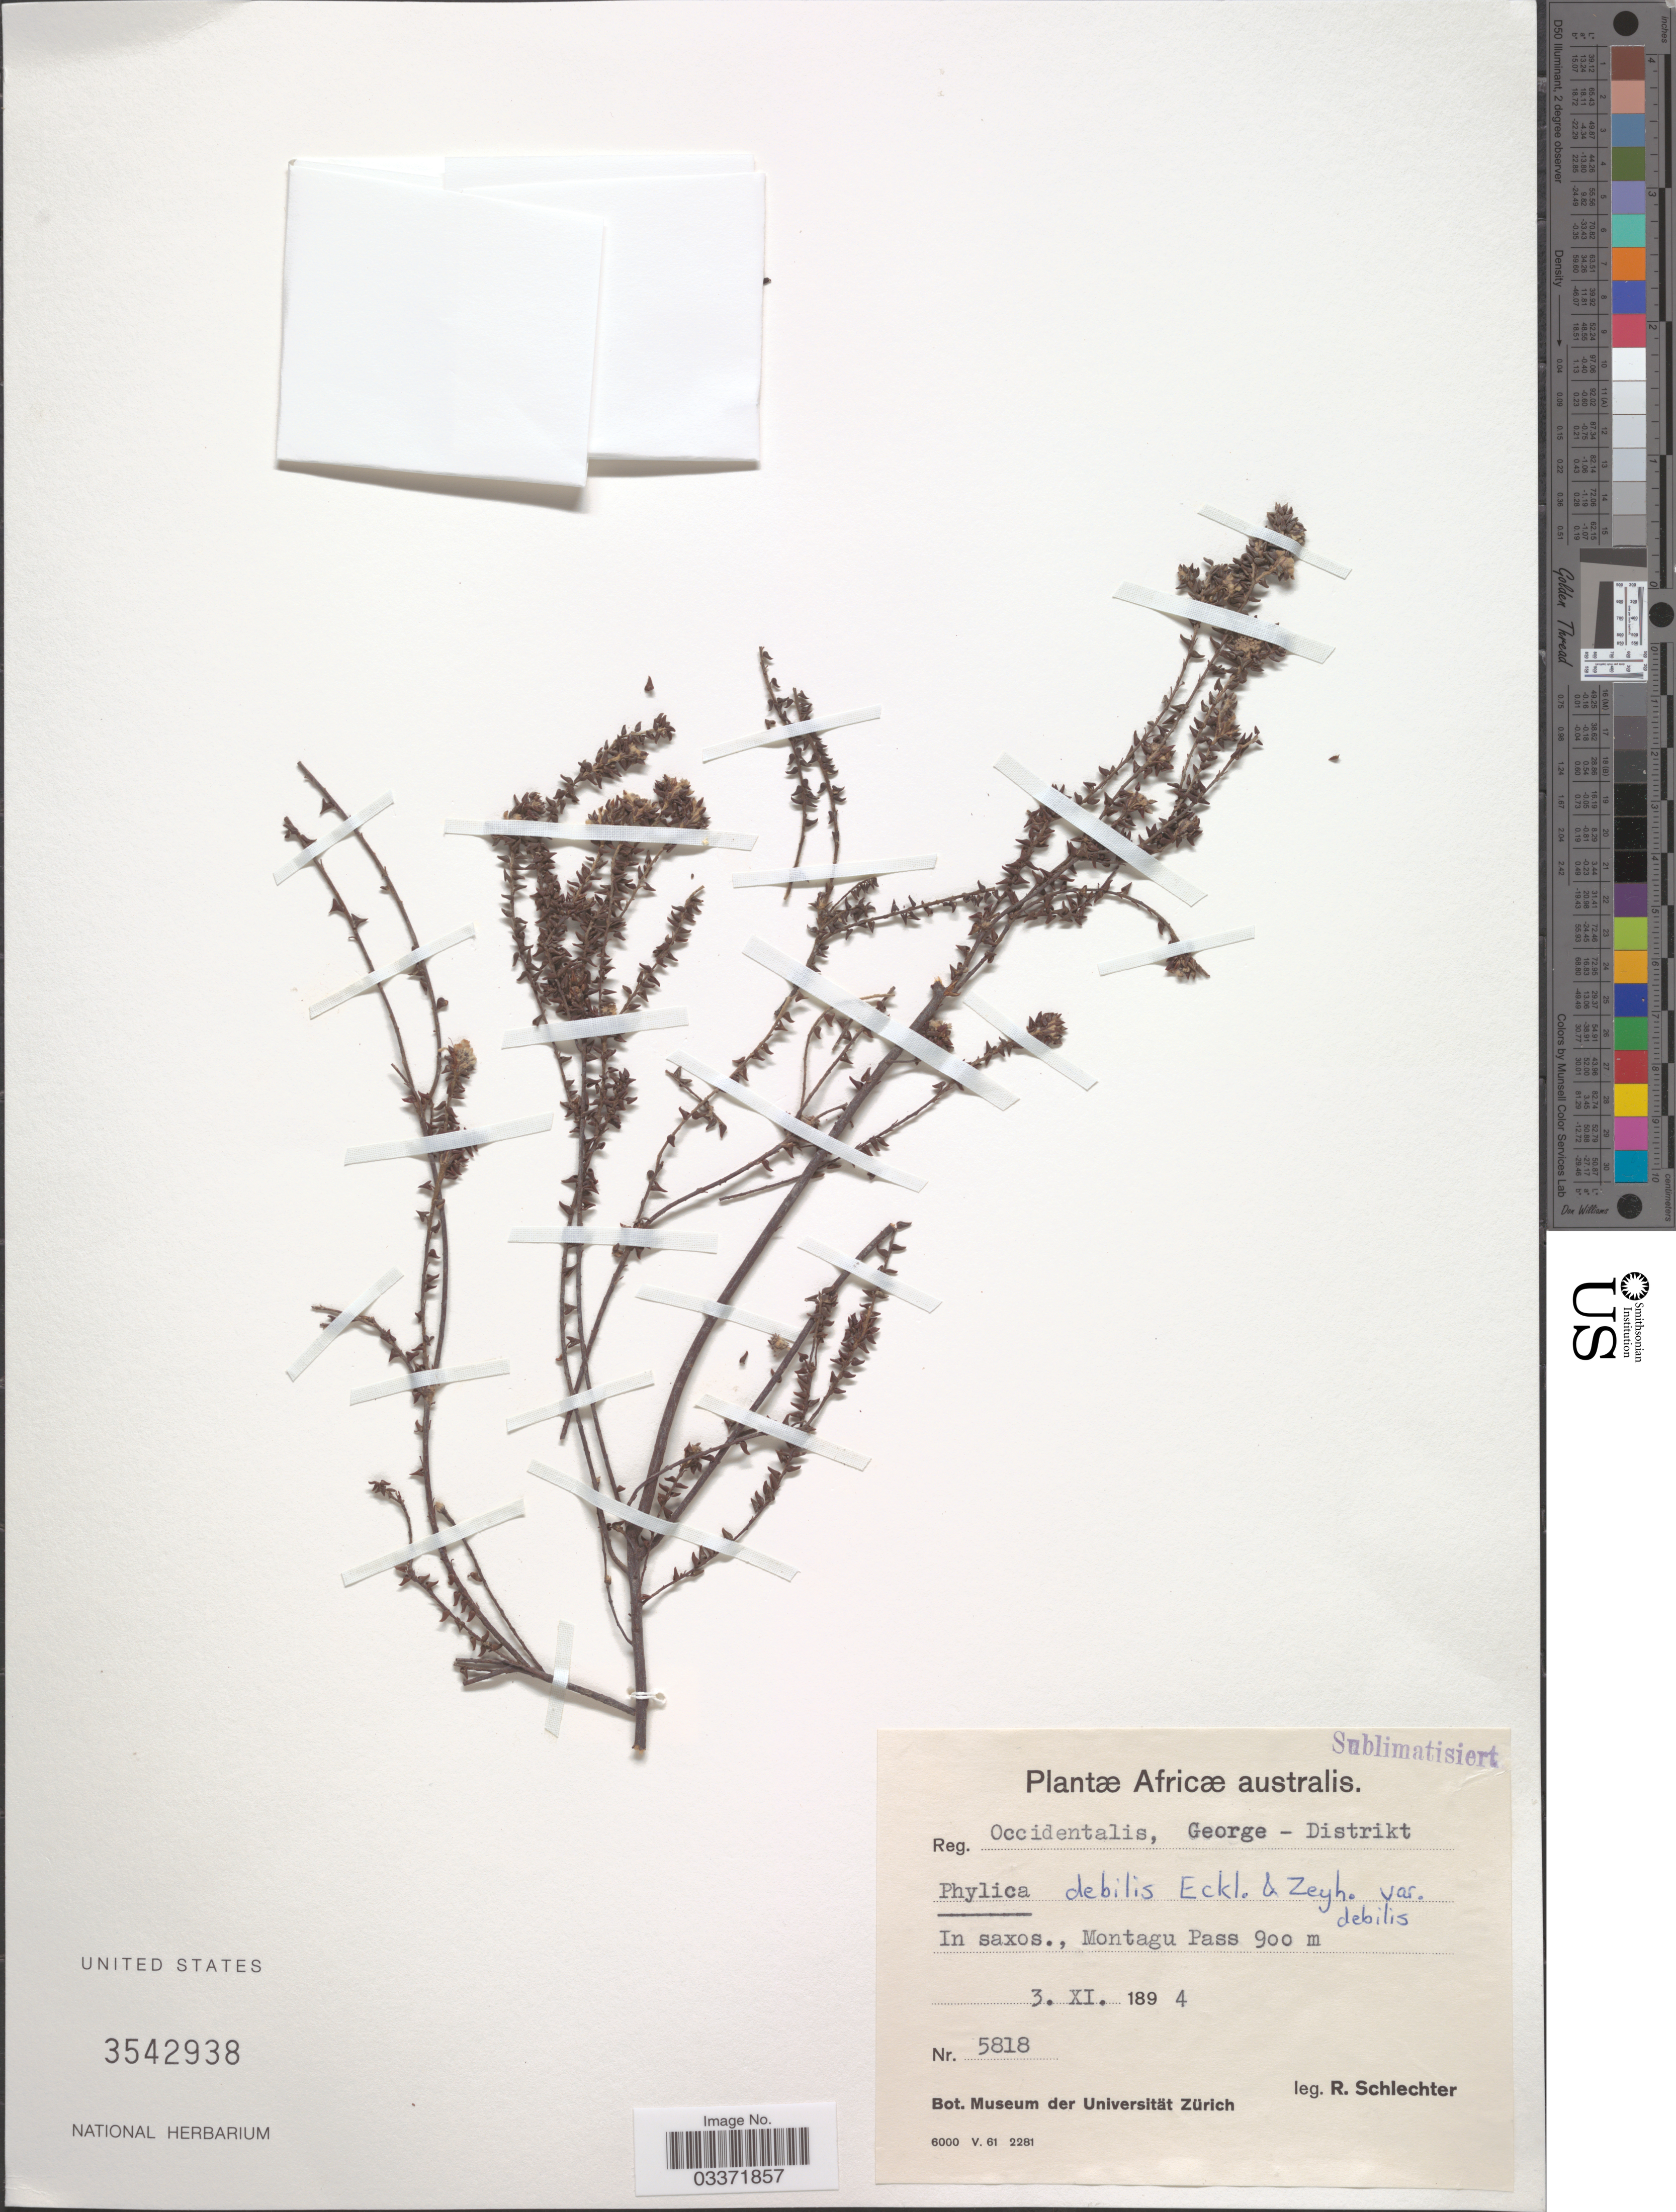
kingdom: Plantae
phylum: Tracheophyta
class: Magnoliopsida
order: Rosales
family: Rhamnaceae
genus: Phylica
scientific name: Phylica debilis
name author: Eckl. & Zeyh.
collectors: F. R. R. Schlechter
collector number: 5818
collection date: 1894-11-03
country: South Africa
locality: Africæ australis, Reg. Occidentalis, George - Distrikt, In saxos., Montagu Pass.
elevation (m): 900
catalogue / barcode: US 3542938